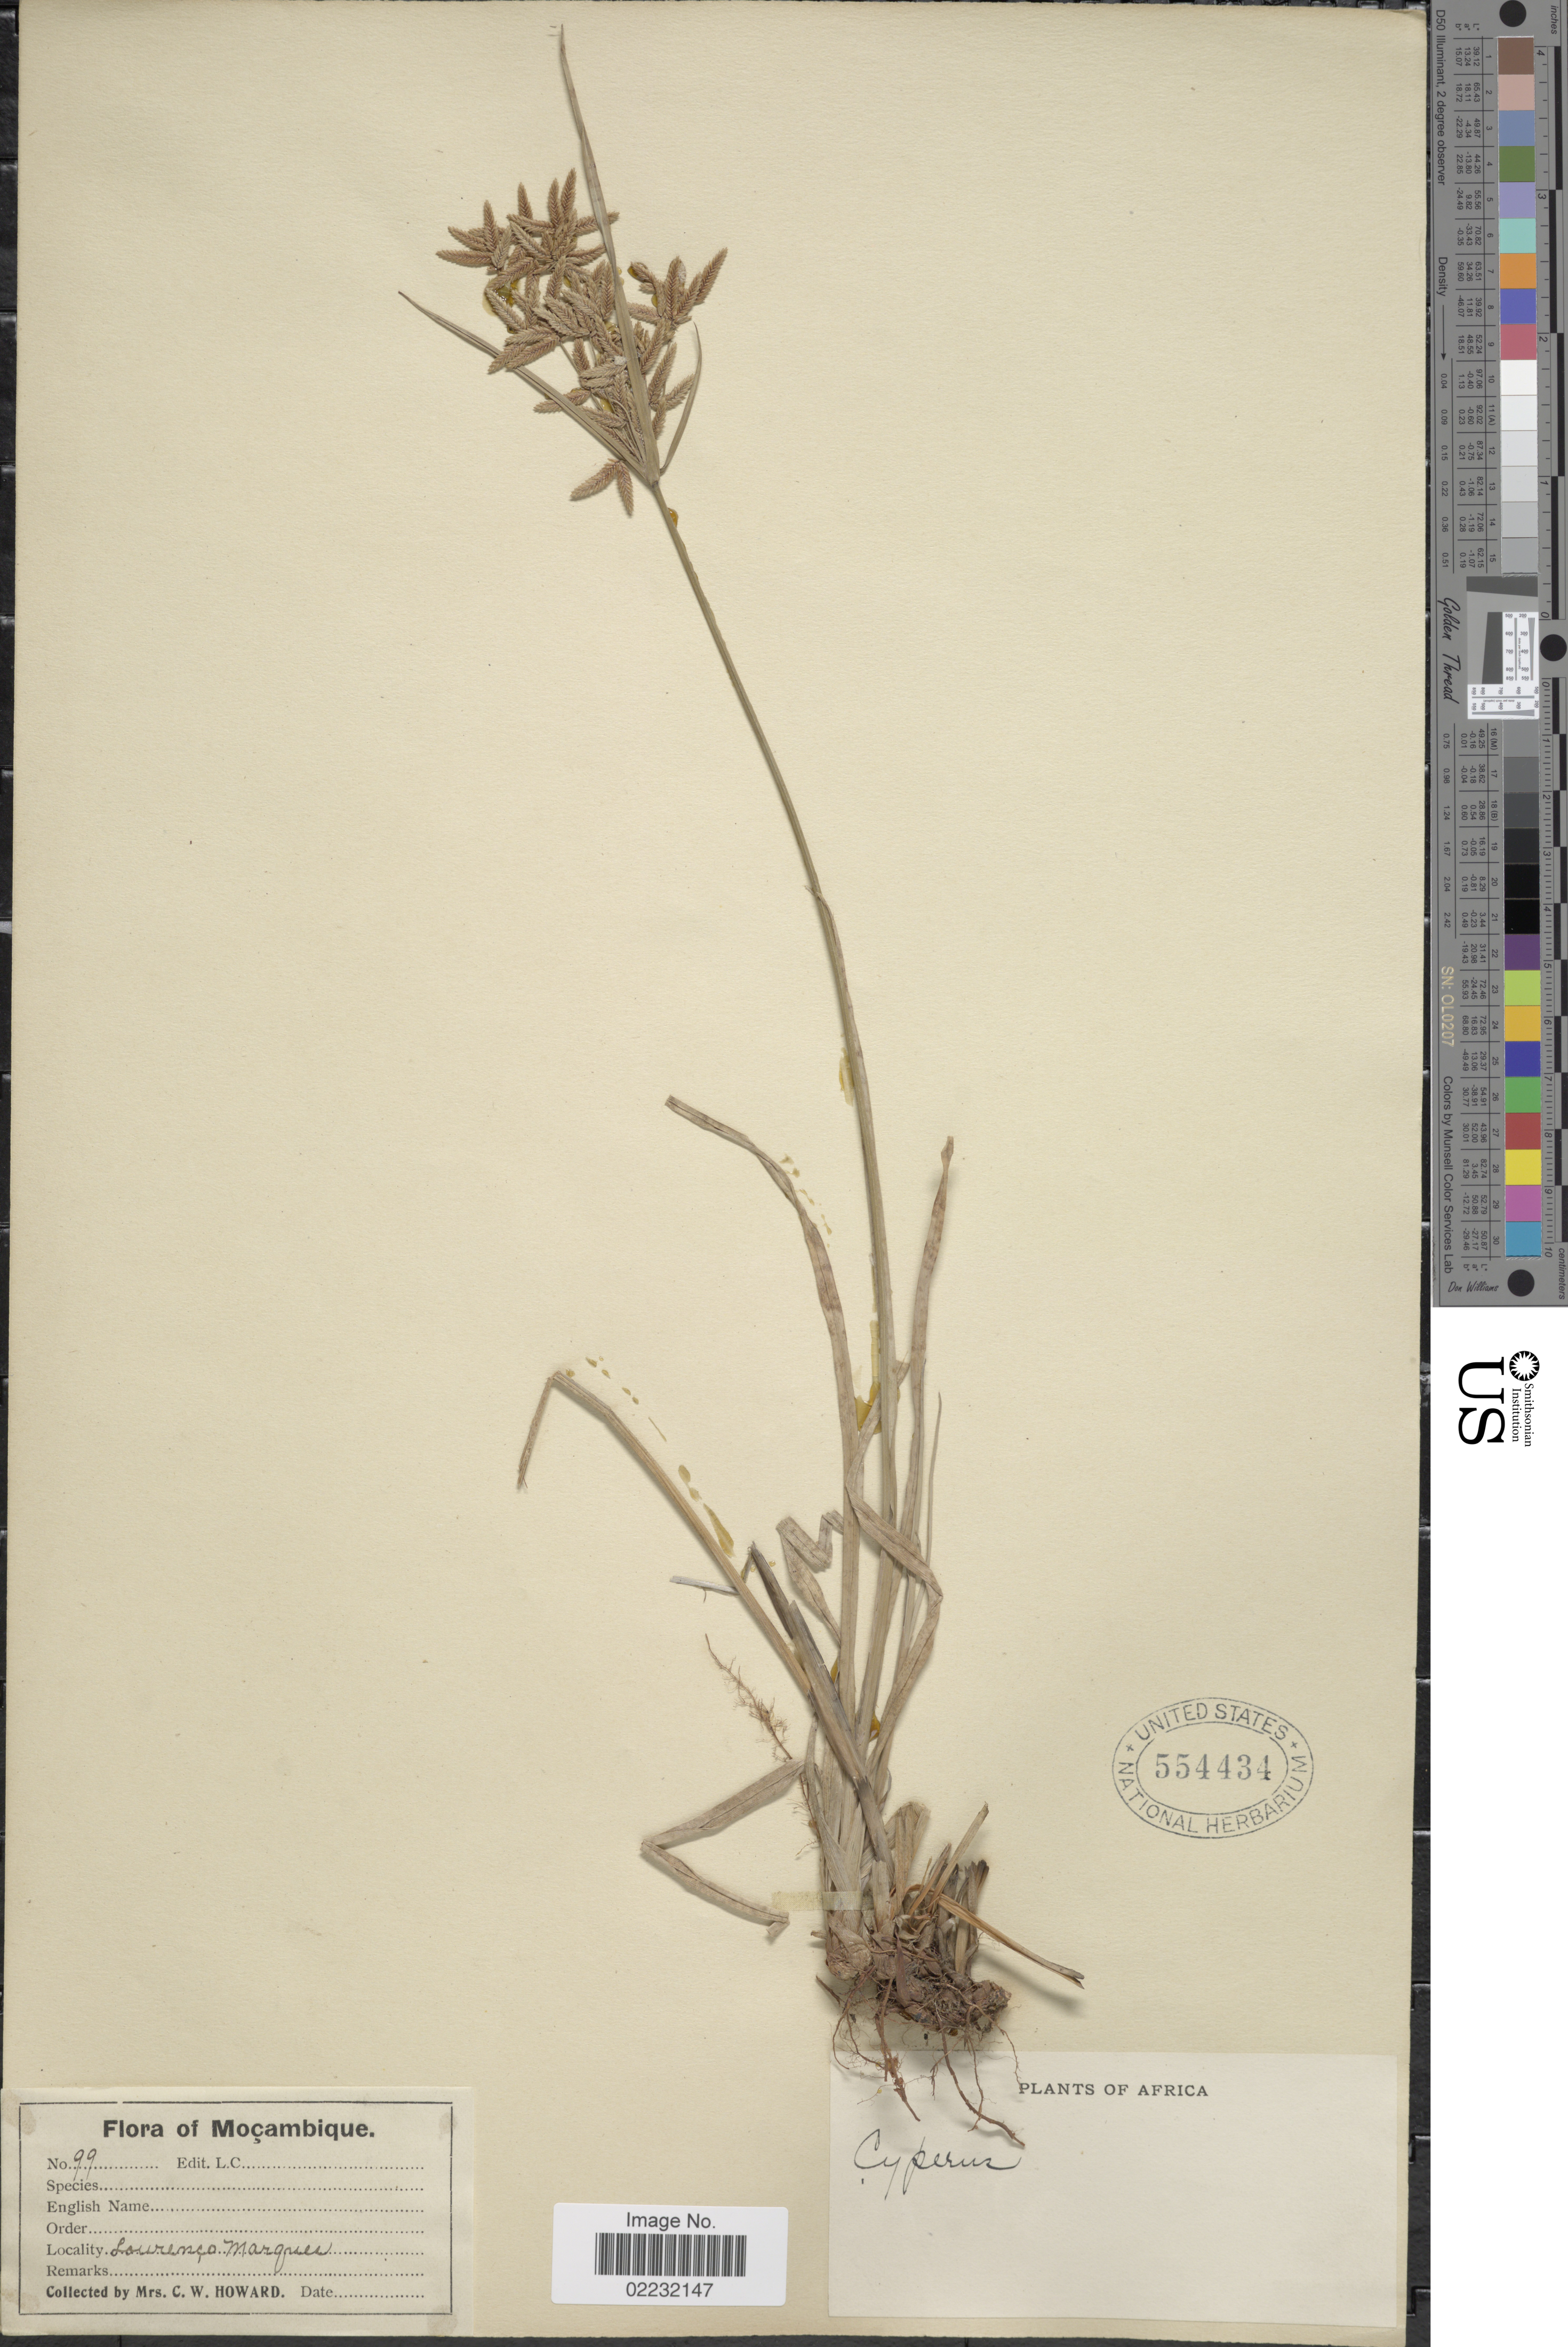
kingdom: Plantae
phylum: Tracheophyta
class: Liliopsida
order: Poales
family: Cyperaceae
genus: Cyperus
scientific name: Cyperus sp.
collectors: C. W. Howard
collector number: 99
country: Mozambique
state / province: Maputo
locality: Mocambique, Lourenco Marques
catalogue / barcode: US 554434